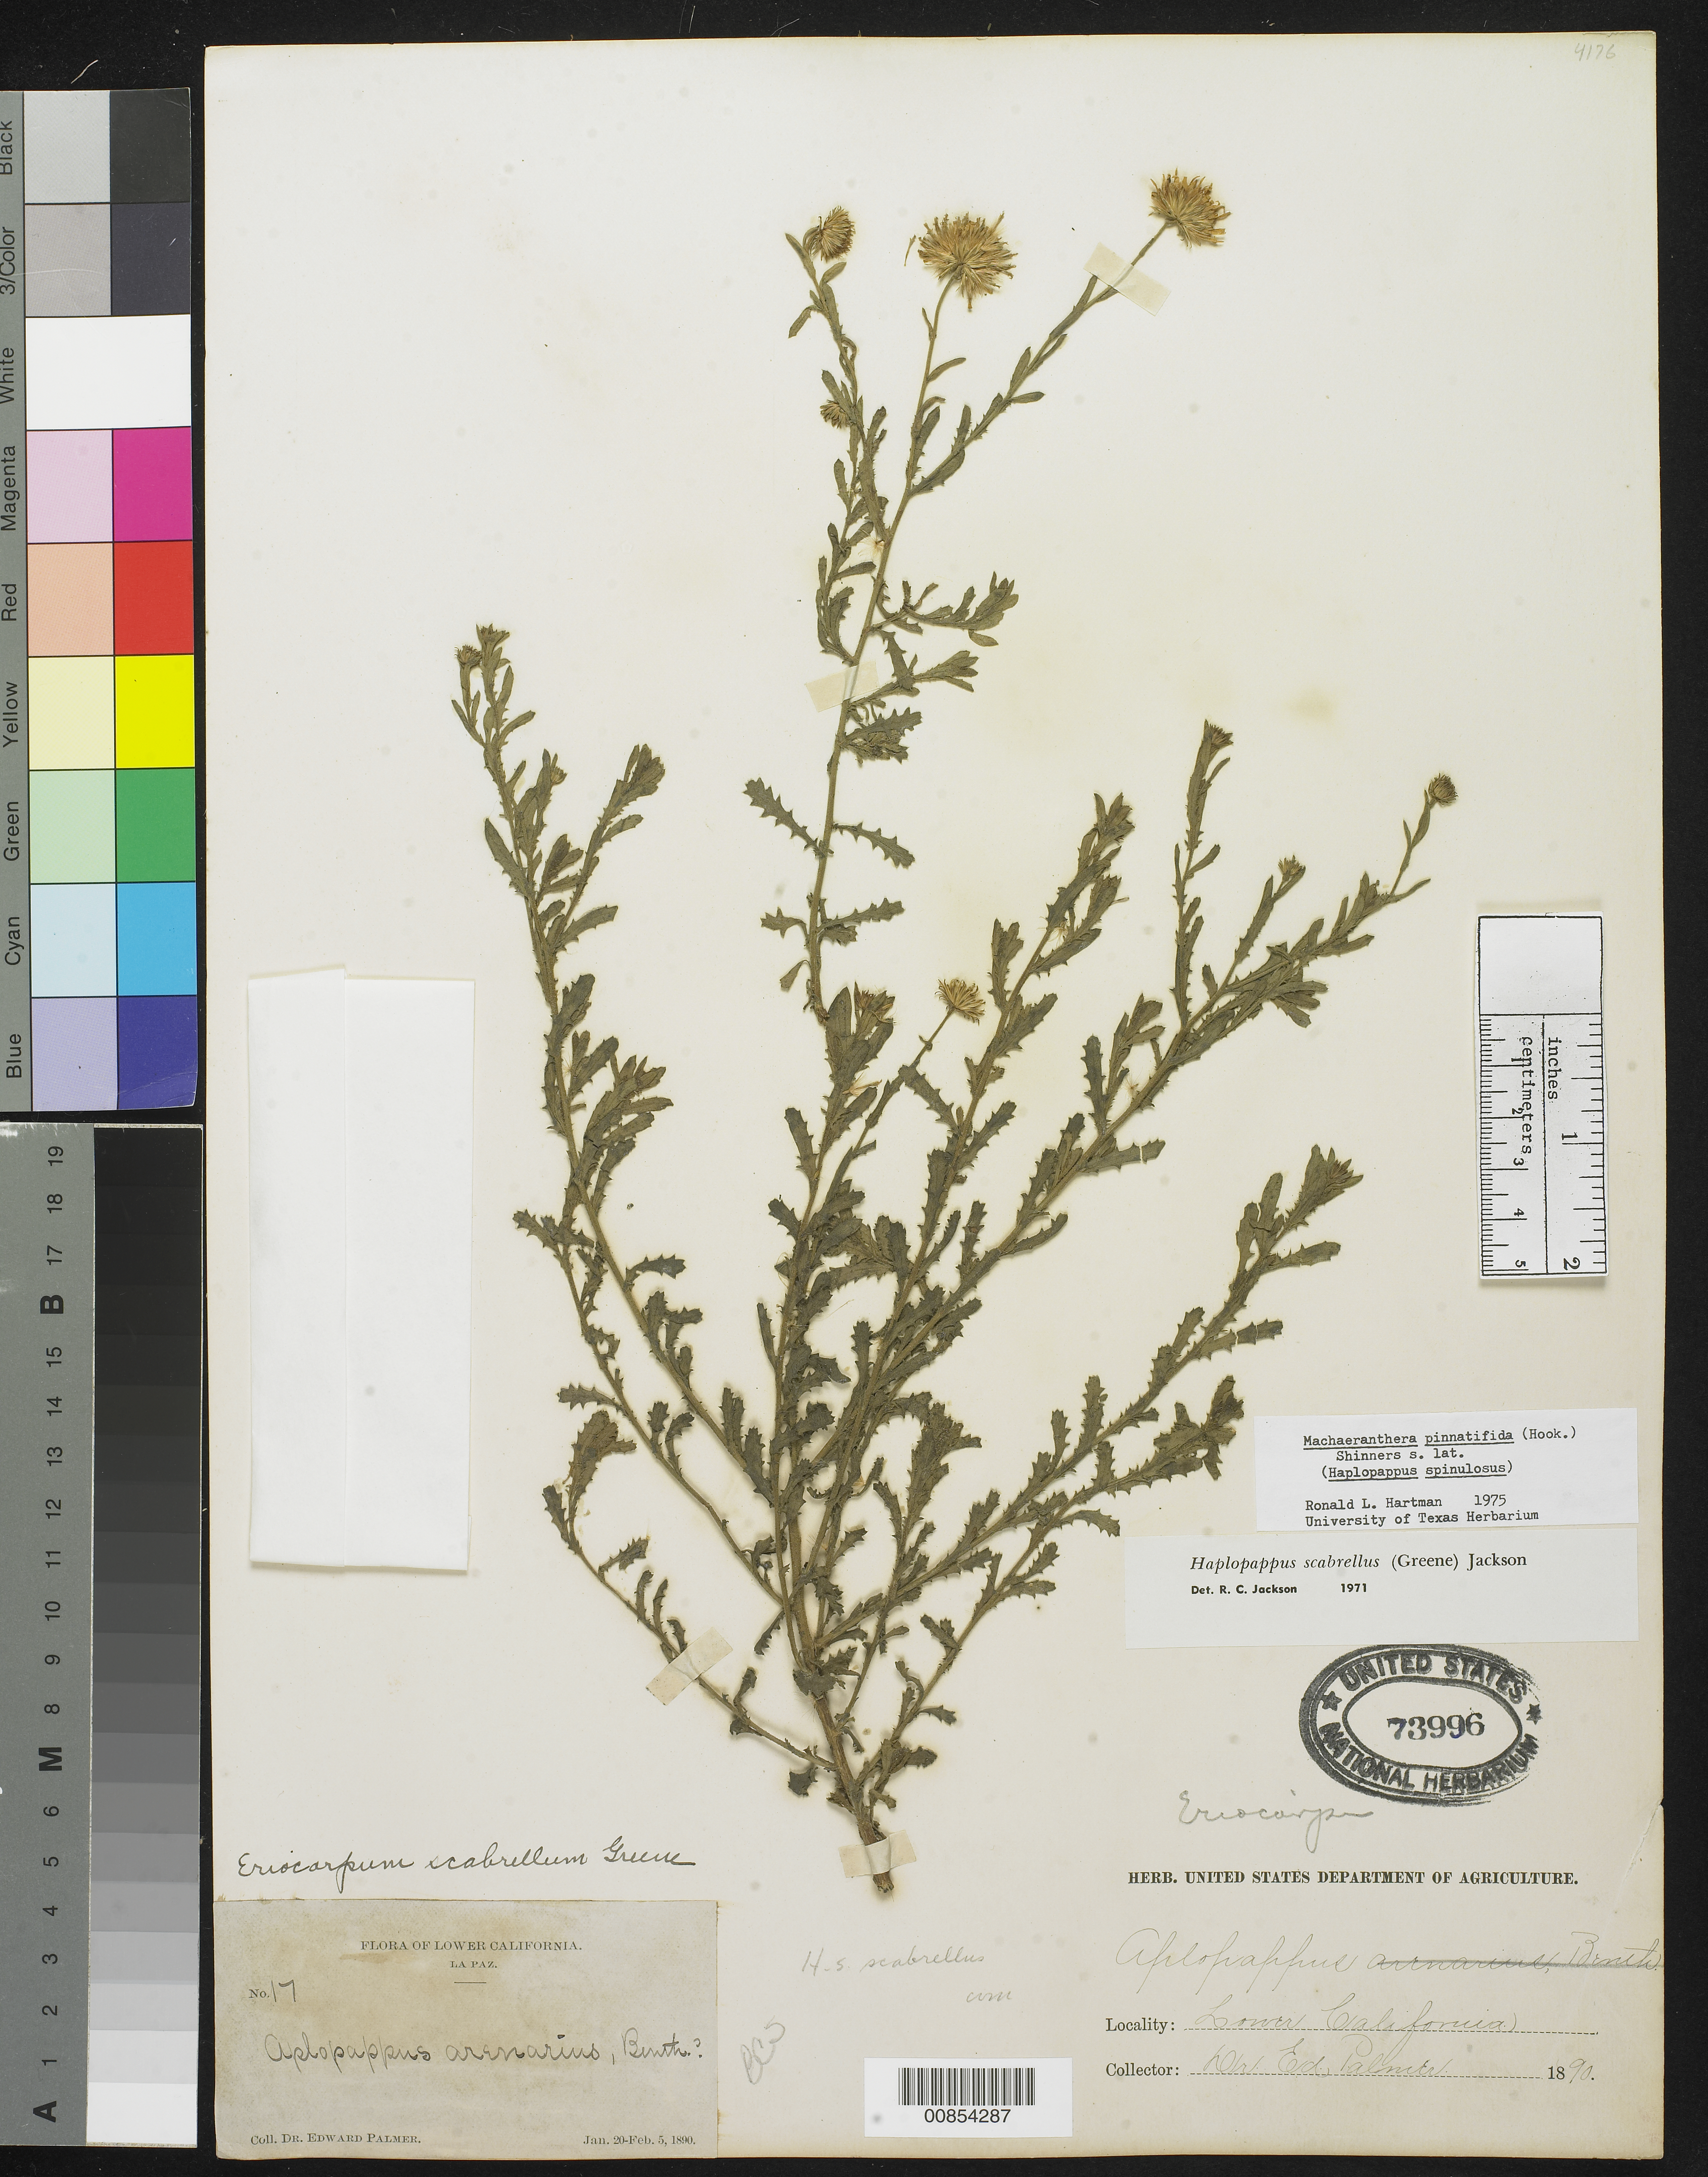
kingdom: Plantae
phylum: Tracheophyta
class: Magnoliopsida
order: Asterales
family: Asteraceae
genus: Machaeranthera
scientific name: Machaeranthera pinnatifida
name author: (Hook.) Shinners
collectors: E. Palmer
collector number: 17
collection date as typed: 20 Jan 1890 to 05 Feb 1890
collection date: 1890-01-20/1890-02-05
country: Mexico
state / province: Baja California Sur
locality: La Paz, Baja California Sur.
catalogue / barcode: US 73996